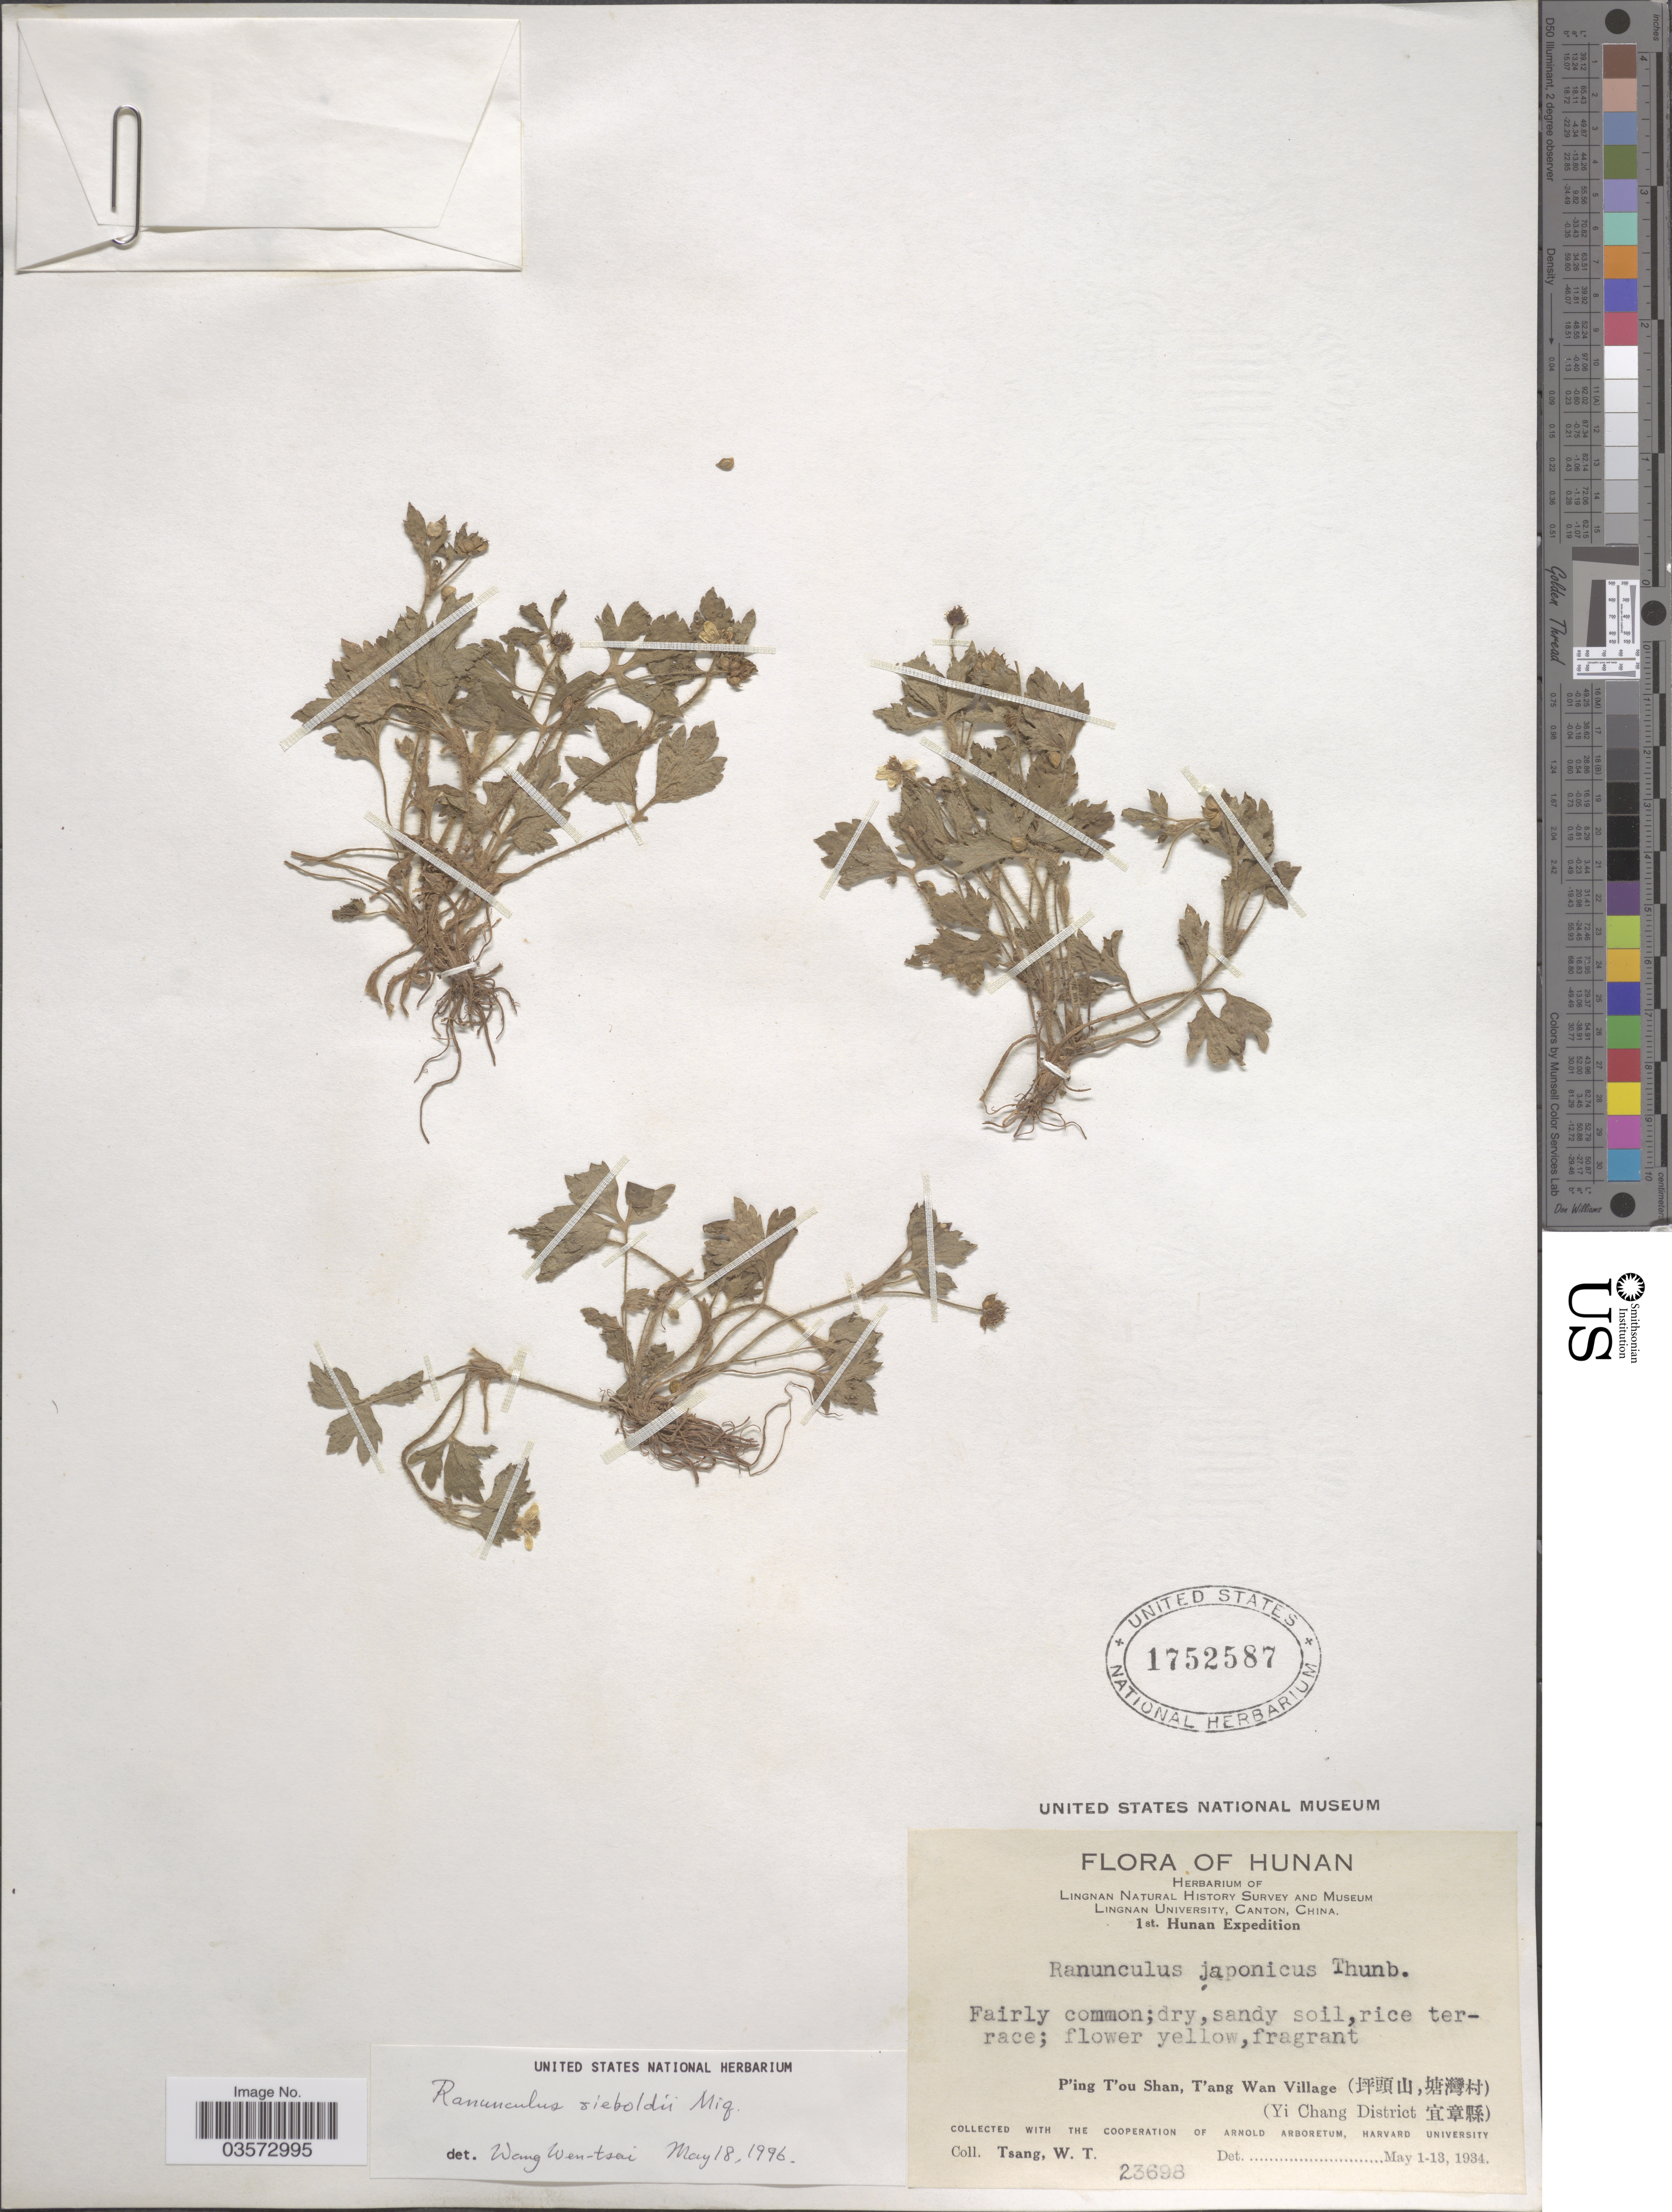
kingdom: Plantae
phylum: Tracheophyta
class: Magnoliopsida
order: Ranunculales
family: Ranunculaceae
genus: Ranunculus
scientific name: Ranunculus sieboldii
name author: Miq.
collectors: W. T. Tsang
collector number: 23698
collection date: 1934-05-01/1934-05-13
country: China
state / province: Hunan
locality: P'ing T'ou Shan, T'ang Wan Village (X) (Yi Chang District X).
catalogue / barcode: US 1752587